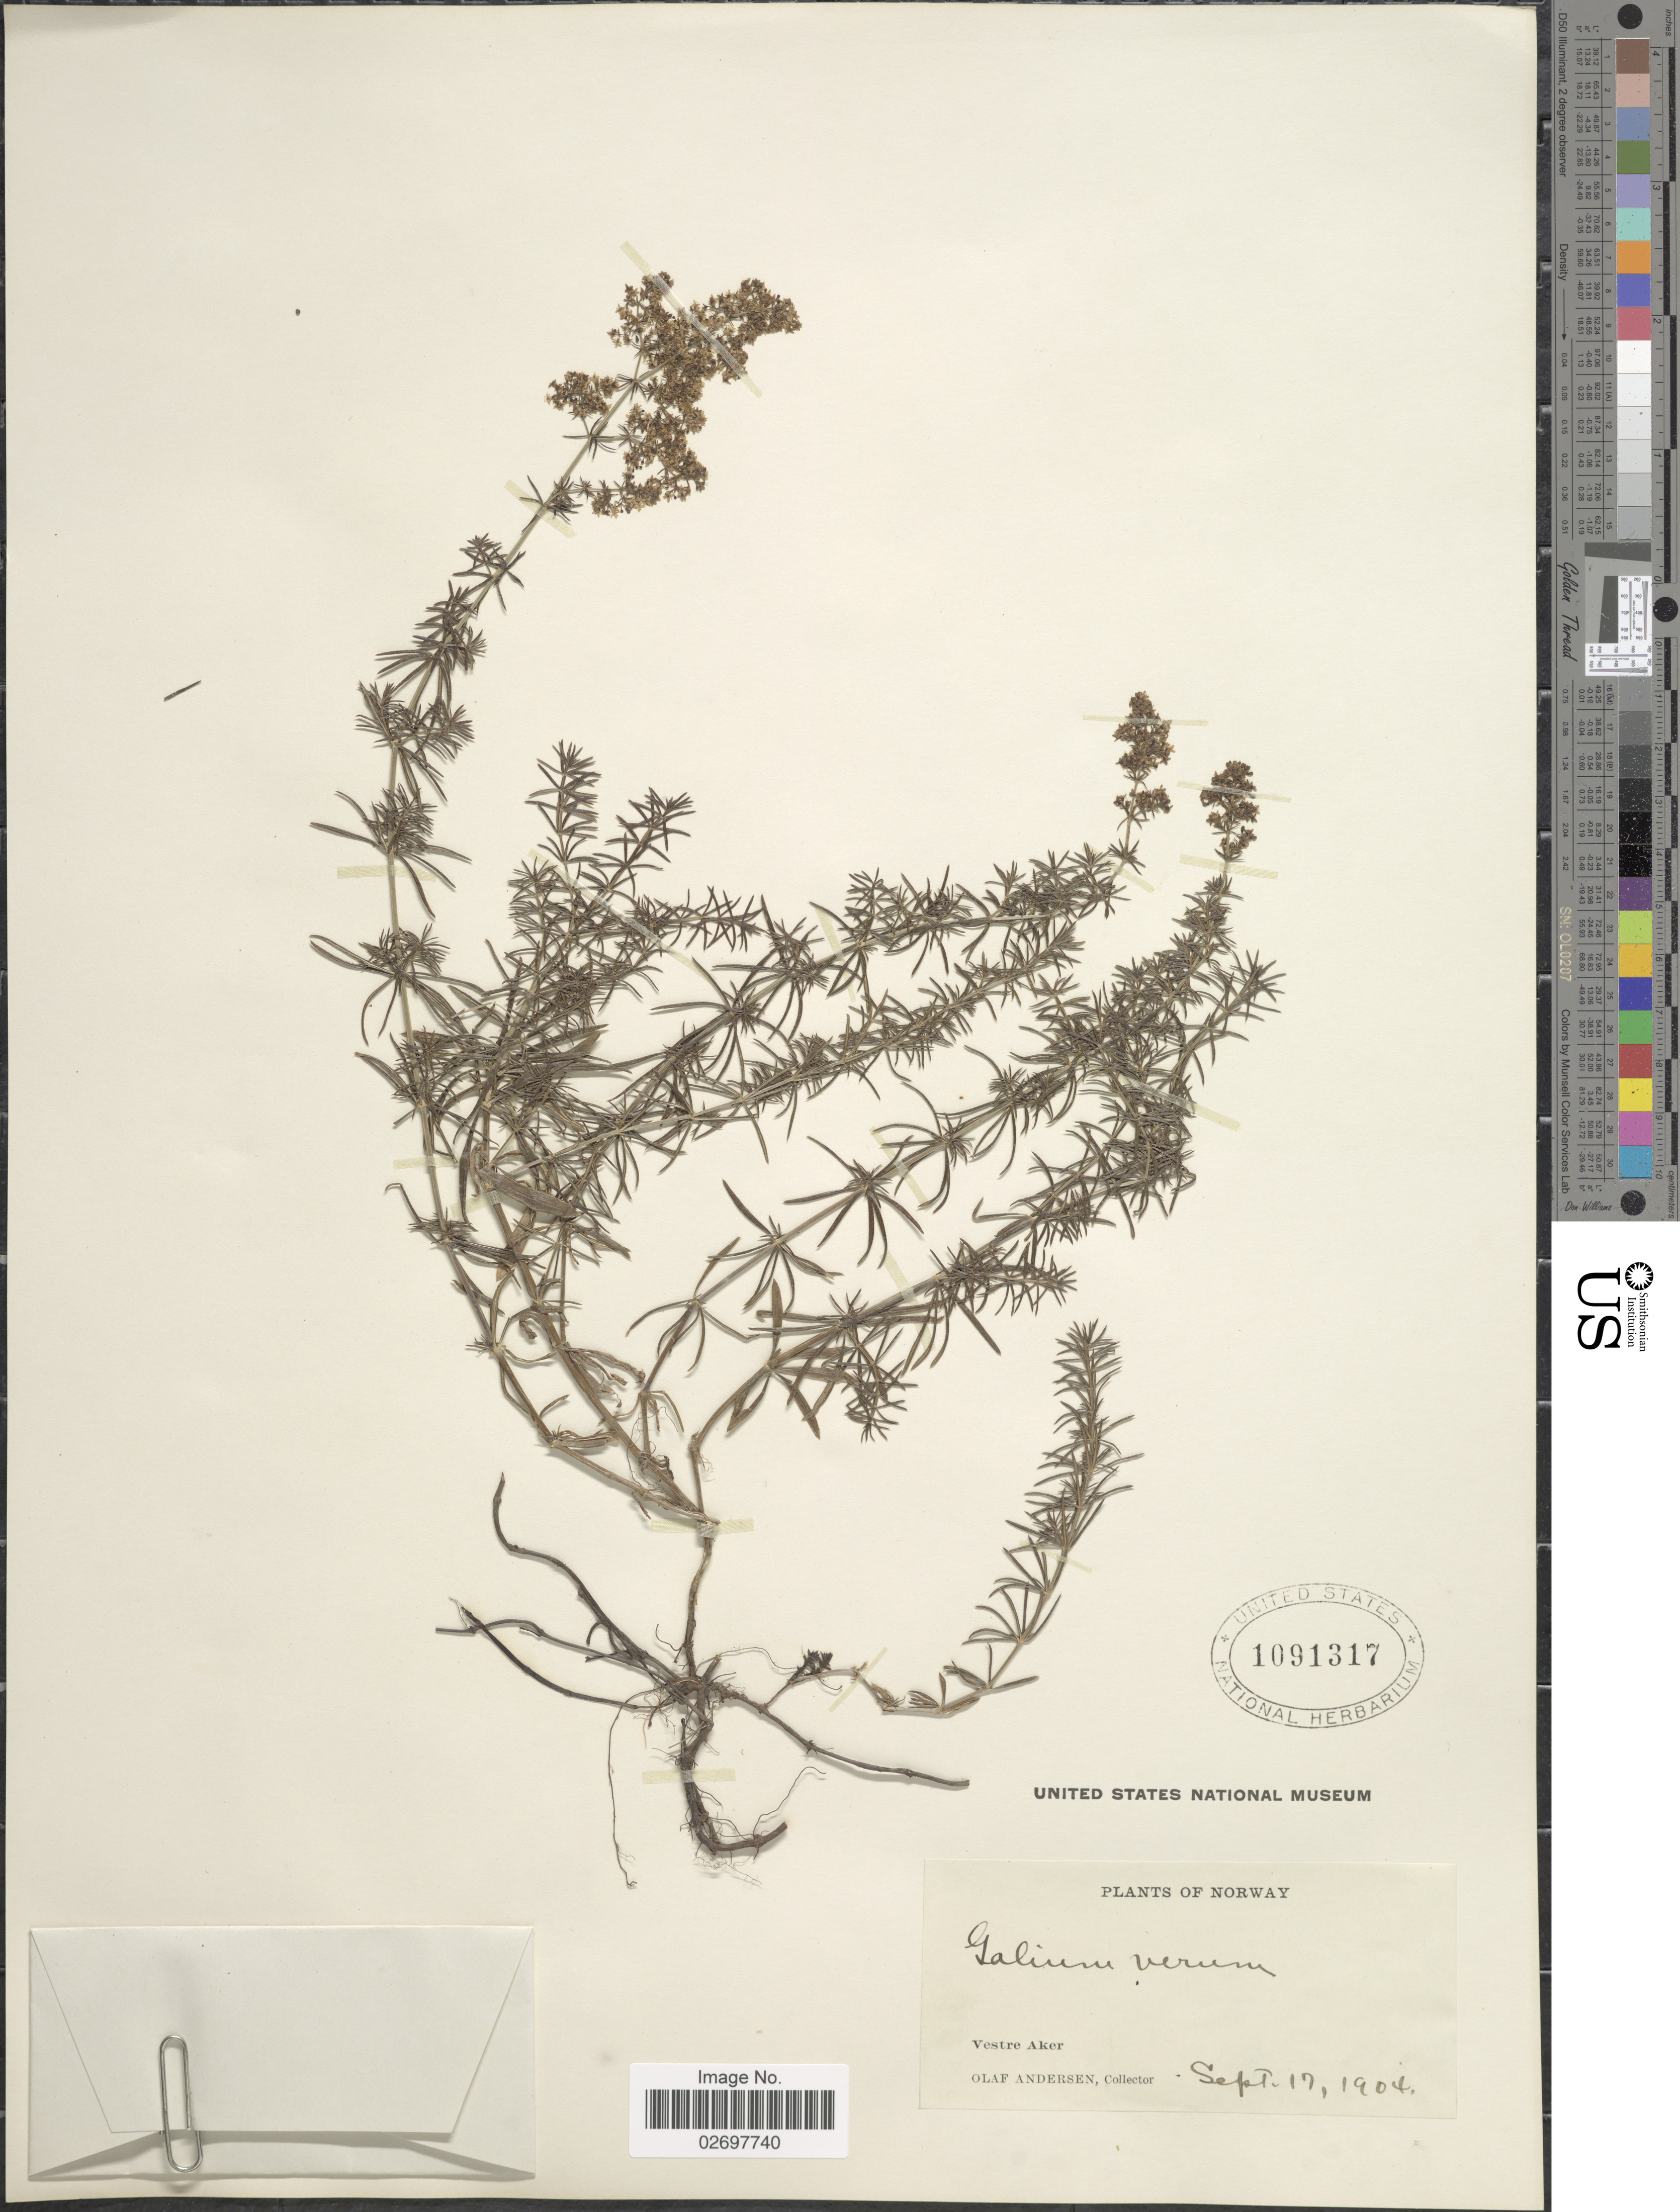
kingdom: Plantae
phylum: Tracheophyta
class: Magnoliopsida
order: Gentianales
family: Rubiaceae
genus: Galium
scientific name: Galium verum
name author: L.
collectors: O. Andersen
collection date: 1904-09-17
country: Norway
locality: Vestre Aker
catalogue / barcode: US 1091317